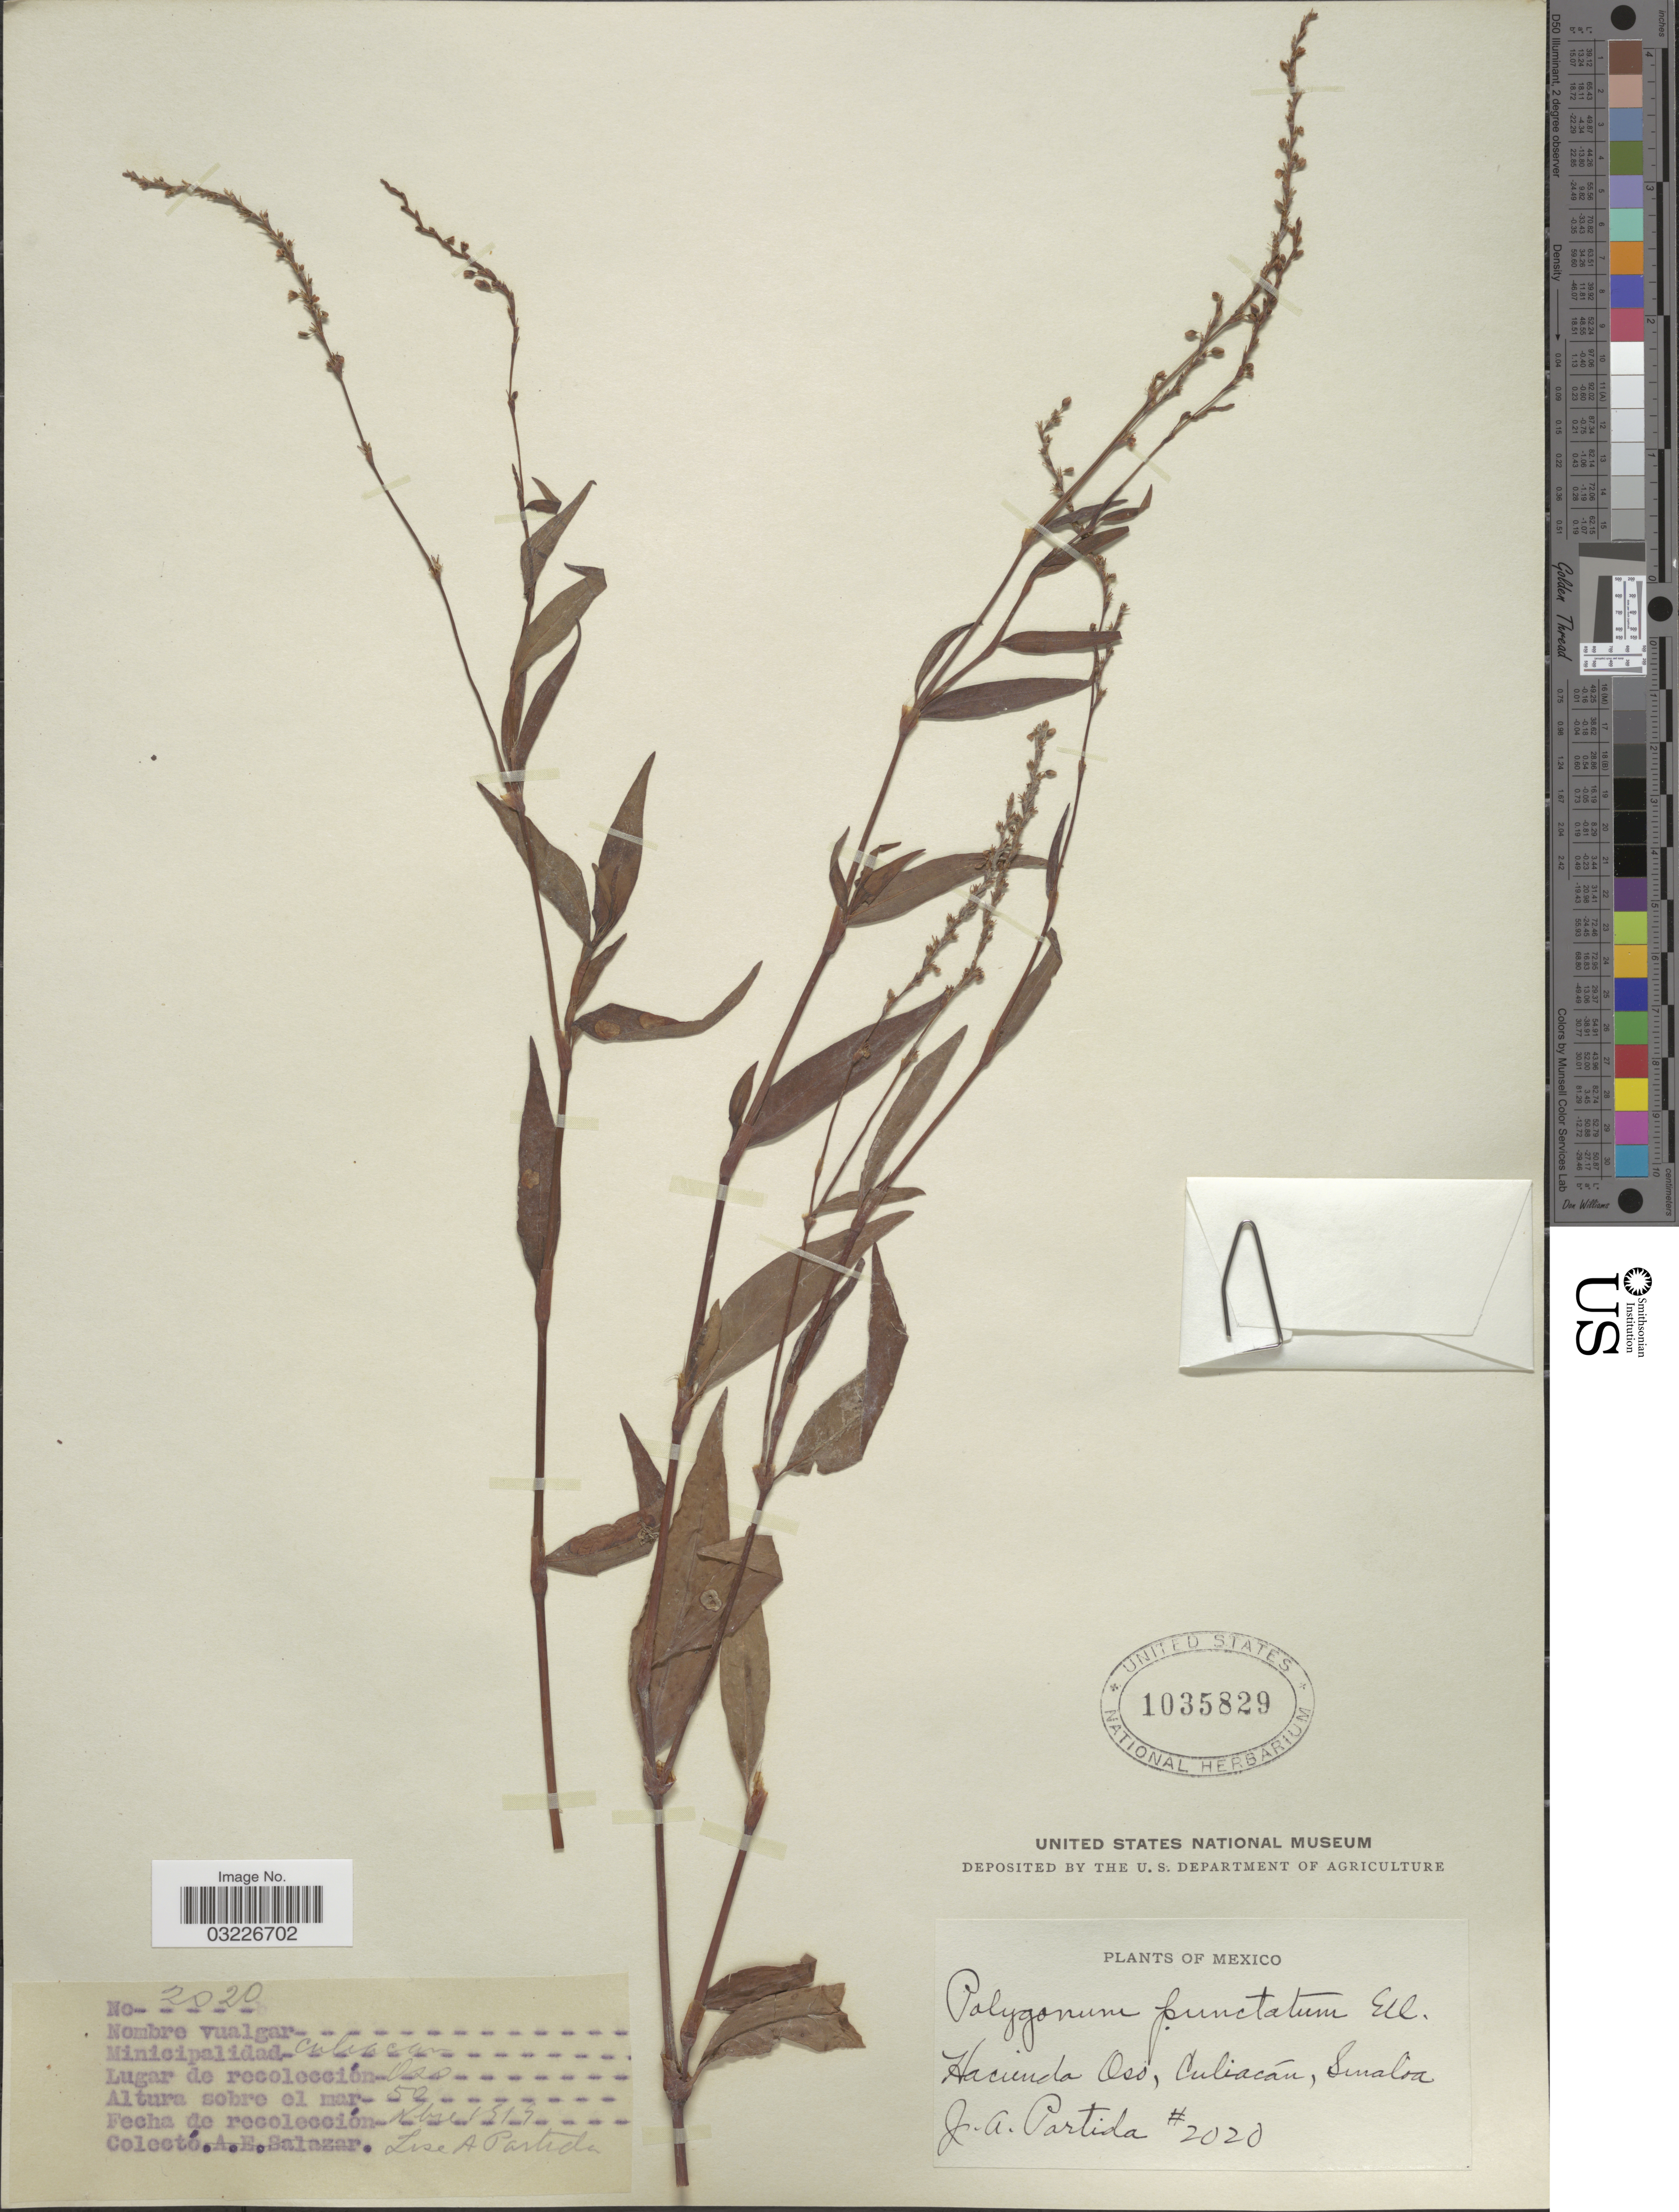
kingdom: Plantae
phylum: Tracheophyta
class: Magnoliopsida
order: Caryophyllales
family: Polygonaceae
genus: Persicaria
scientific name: Persicaria punctata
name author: (Elliott) Small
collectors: J. Partida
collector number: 2020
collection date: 1919-11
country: Mexico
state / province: Sinaloa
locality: Hacienda Oso, Culiacán.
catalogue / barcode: US 1035829